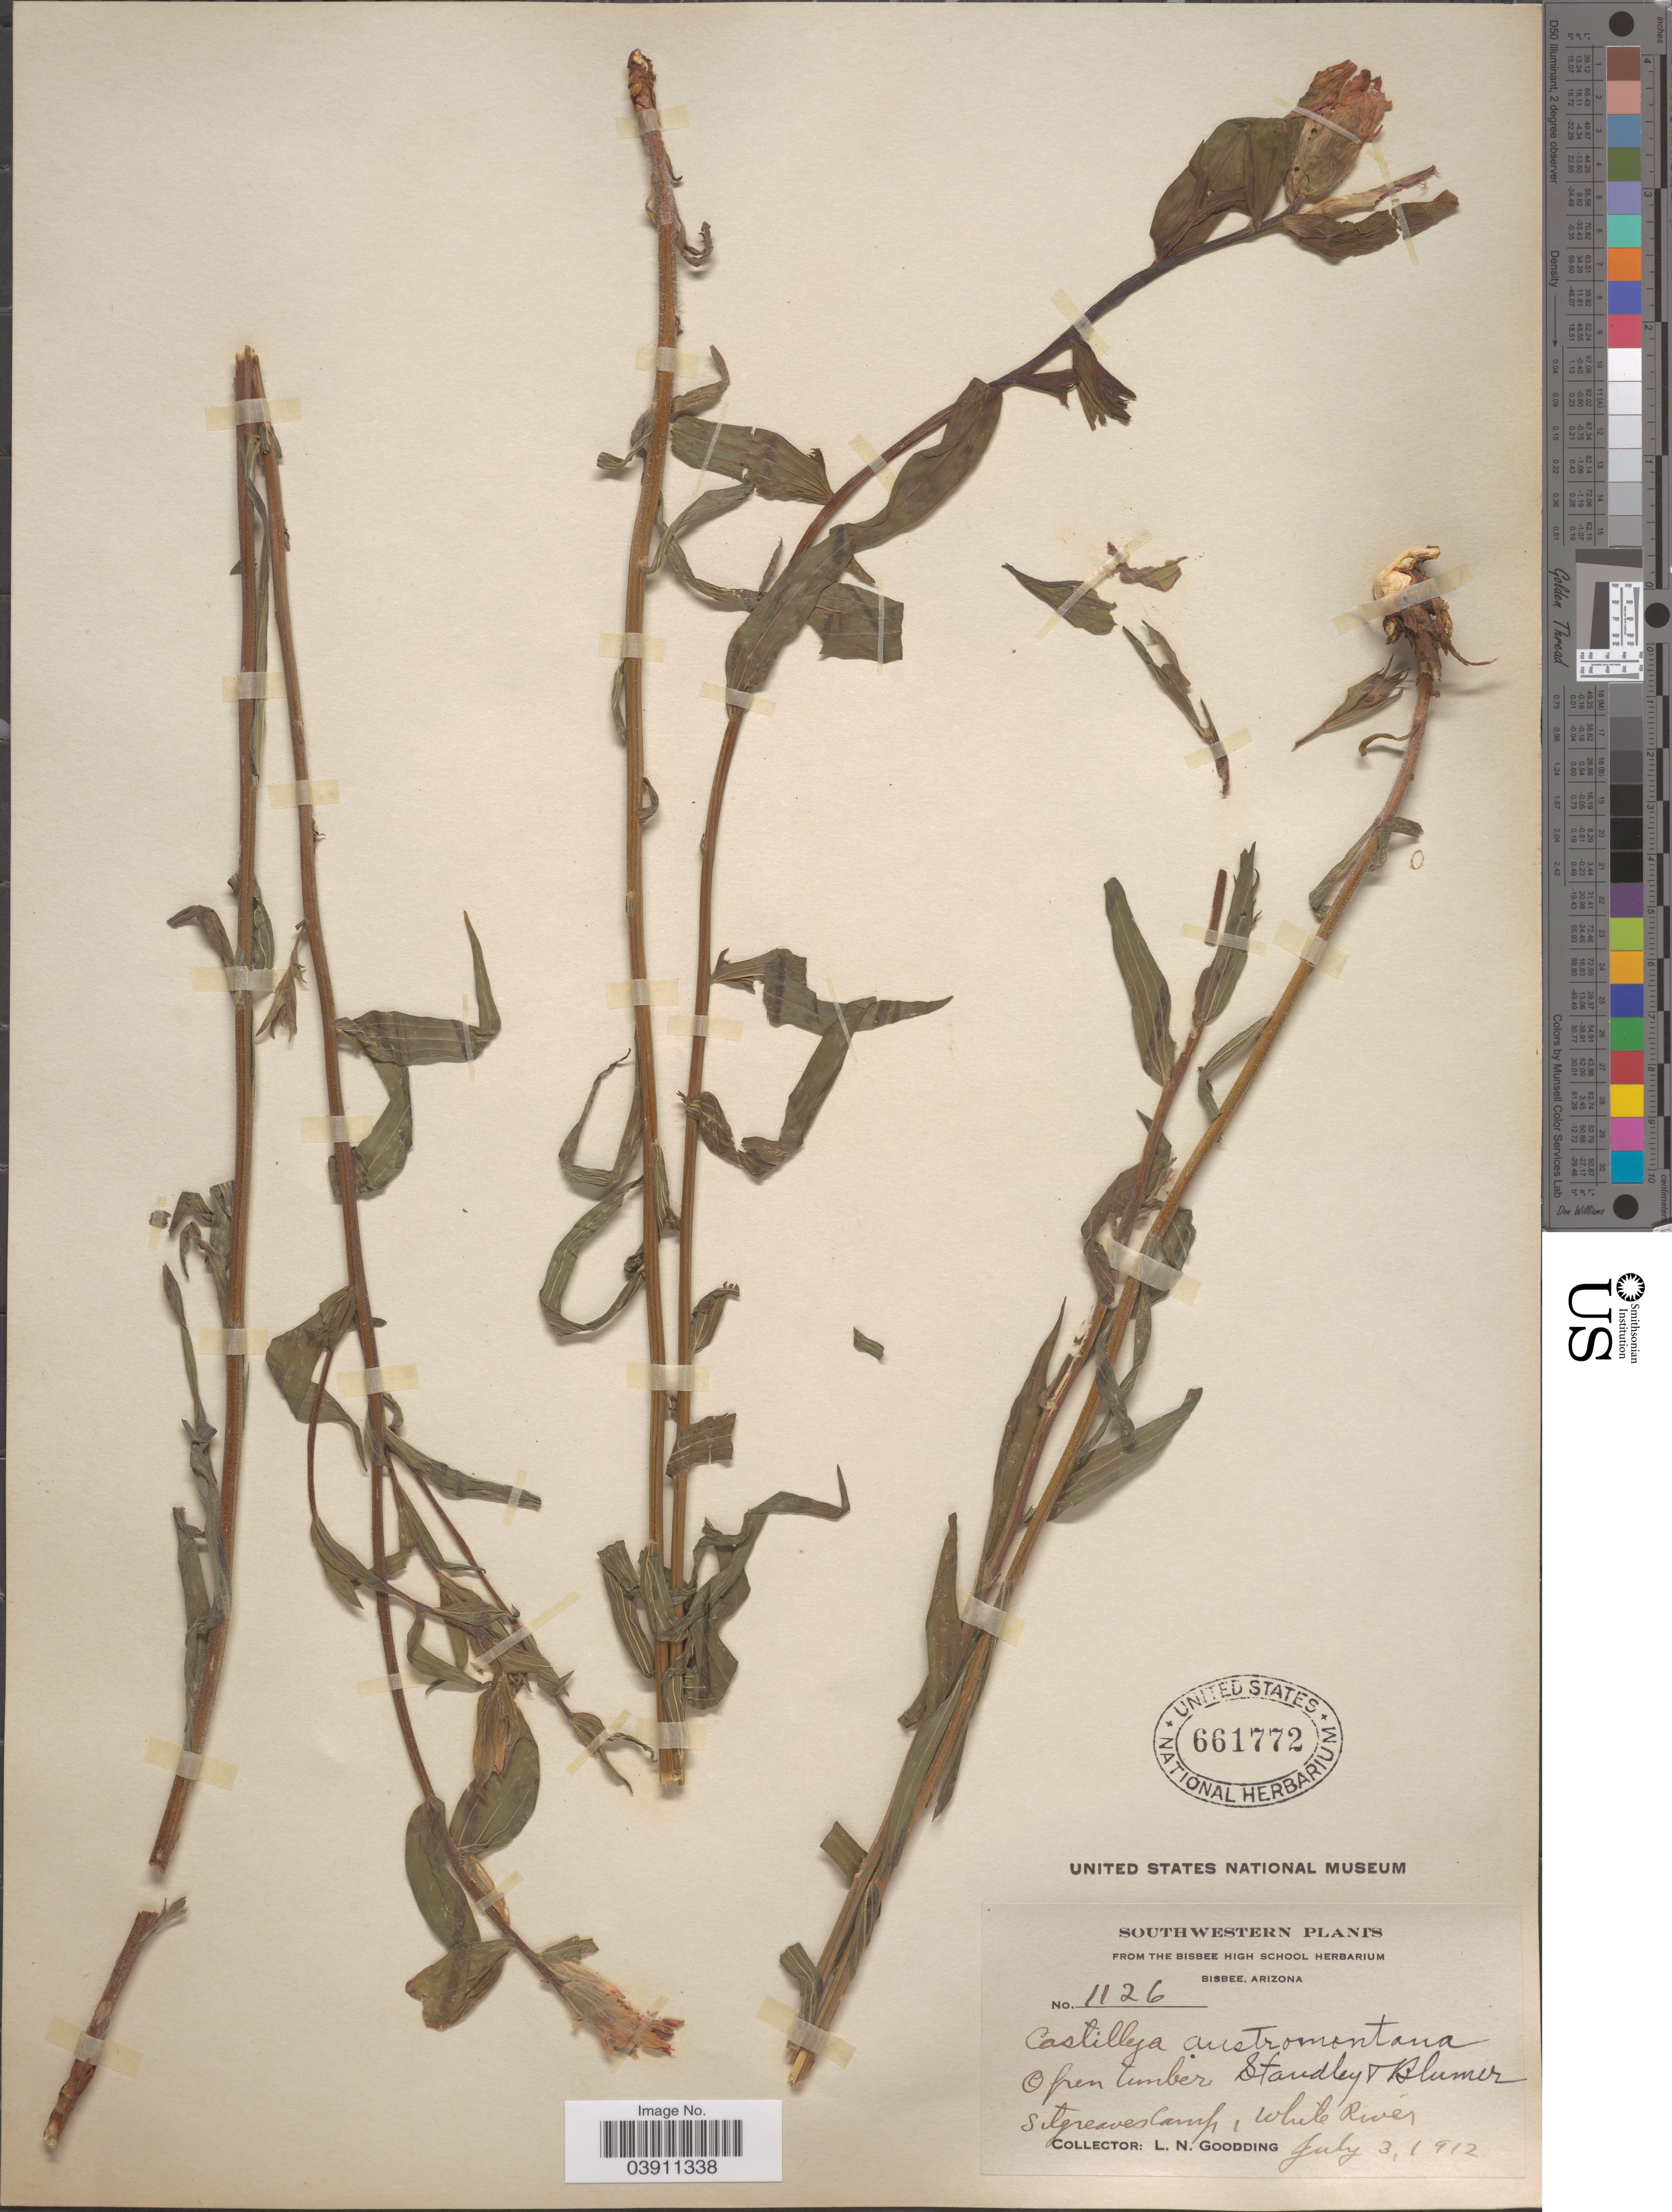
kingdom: Plantae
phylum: Tracheophyta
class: Magnoliopsida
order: Lamiales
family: Orobanchaceae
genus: Castilleja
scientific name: Castilleja austromontana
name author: Standl. & Blumer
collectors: L. N. Goodding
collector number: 1126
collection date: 1912-07-03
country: United States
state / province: Arizona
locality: Southwestern. Sitgreaves Camp, White River.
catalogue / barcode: US 661772